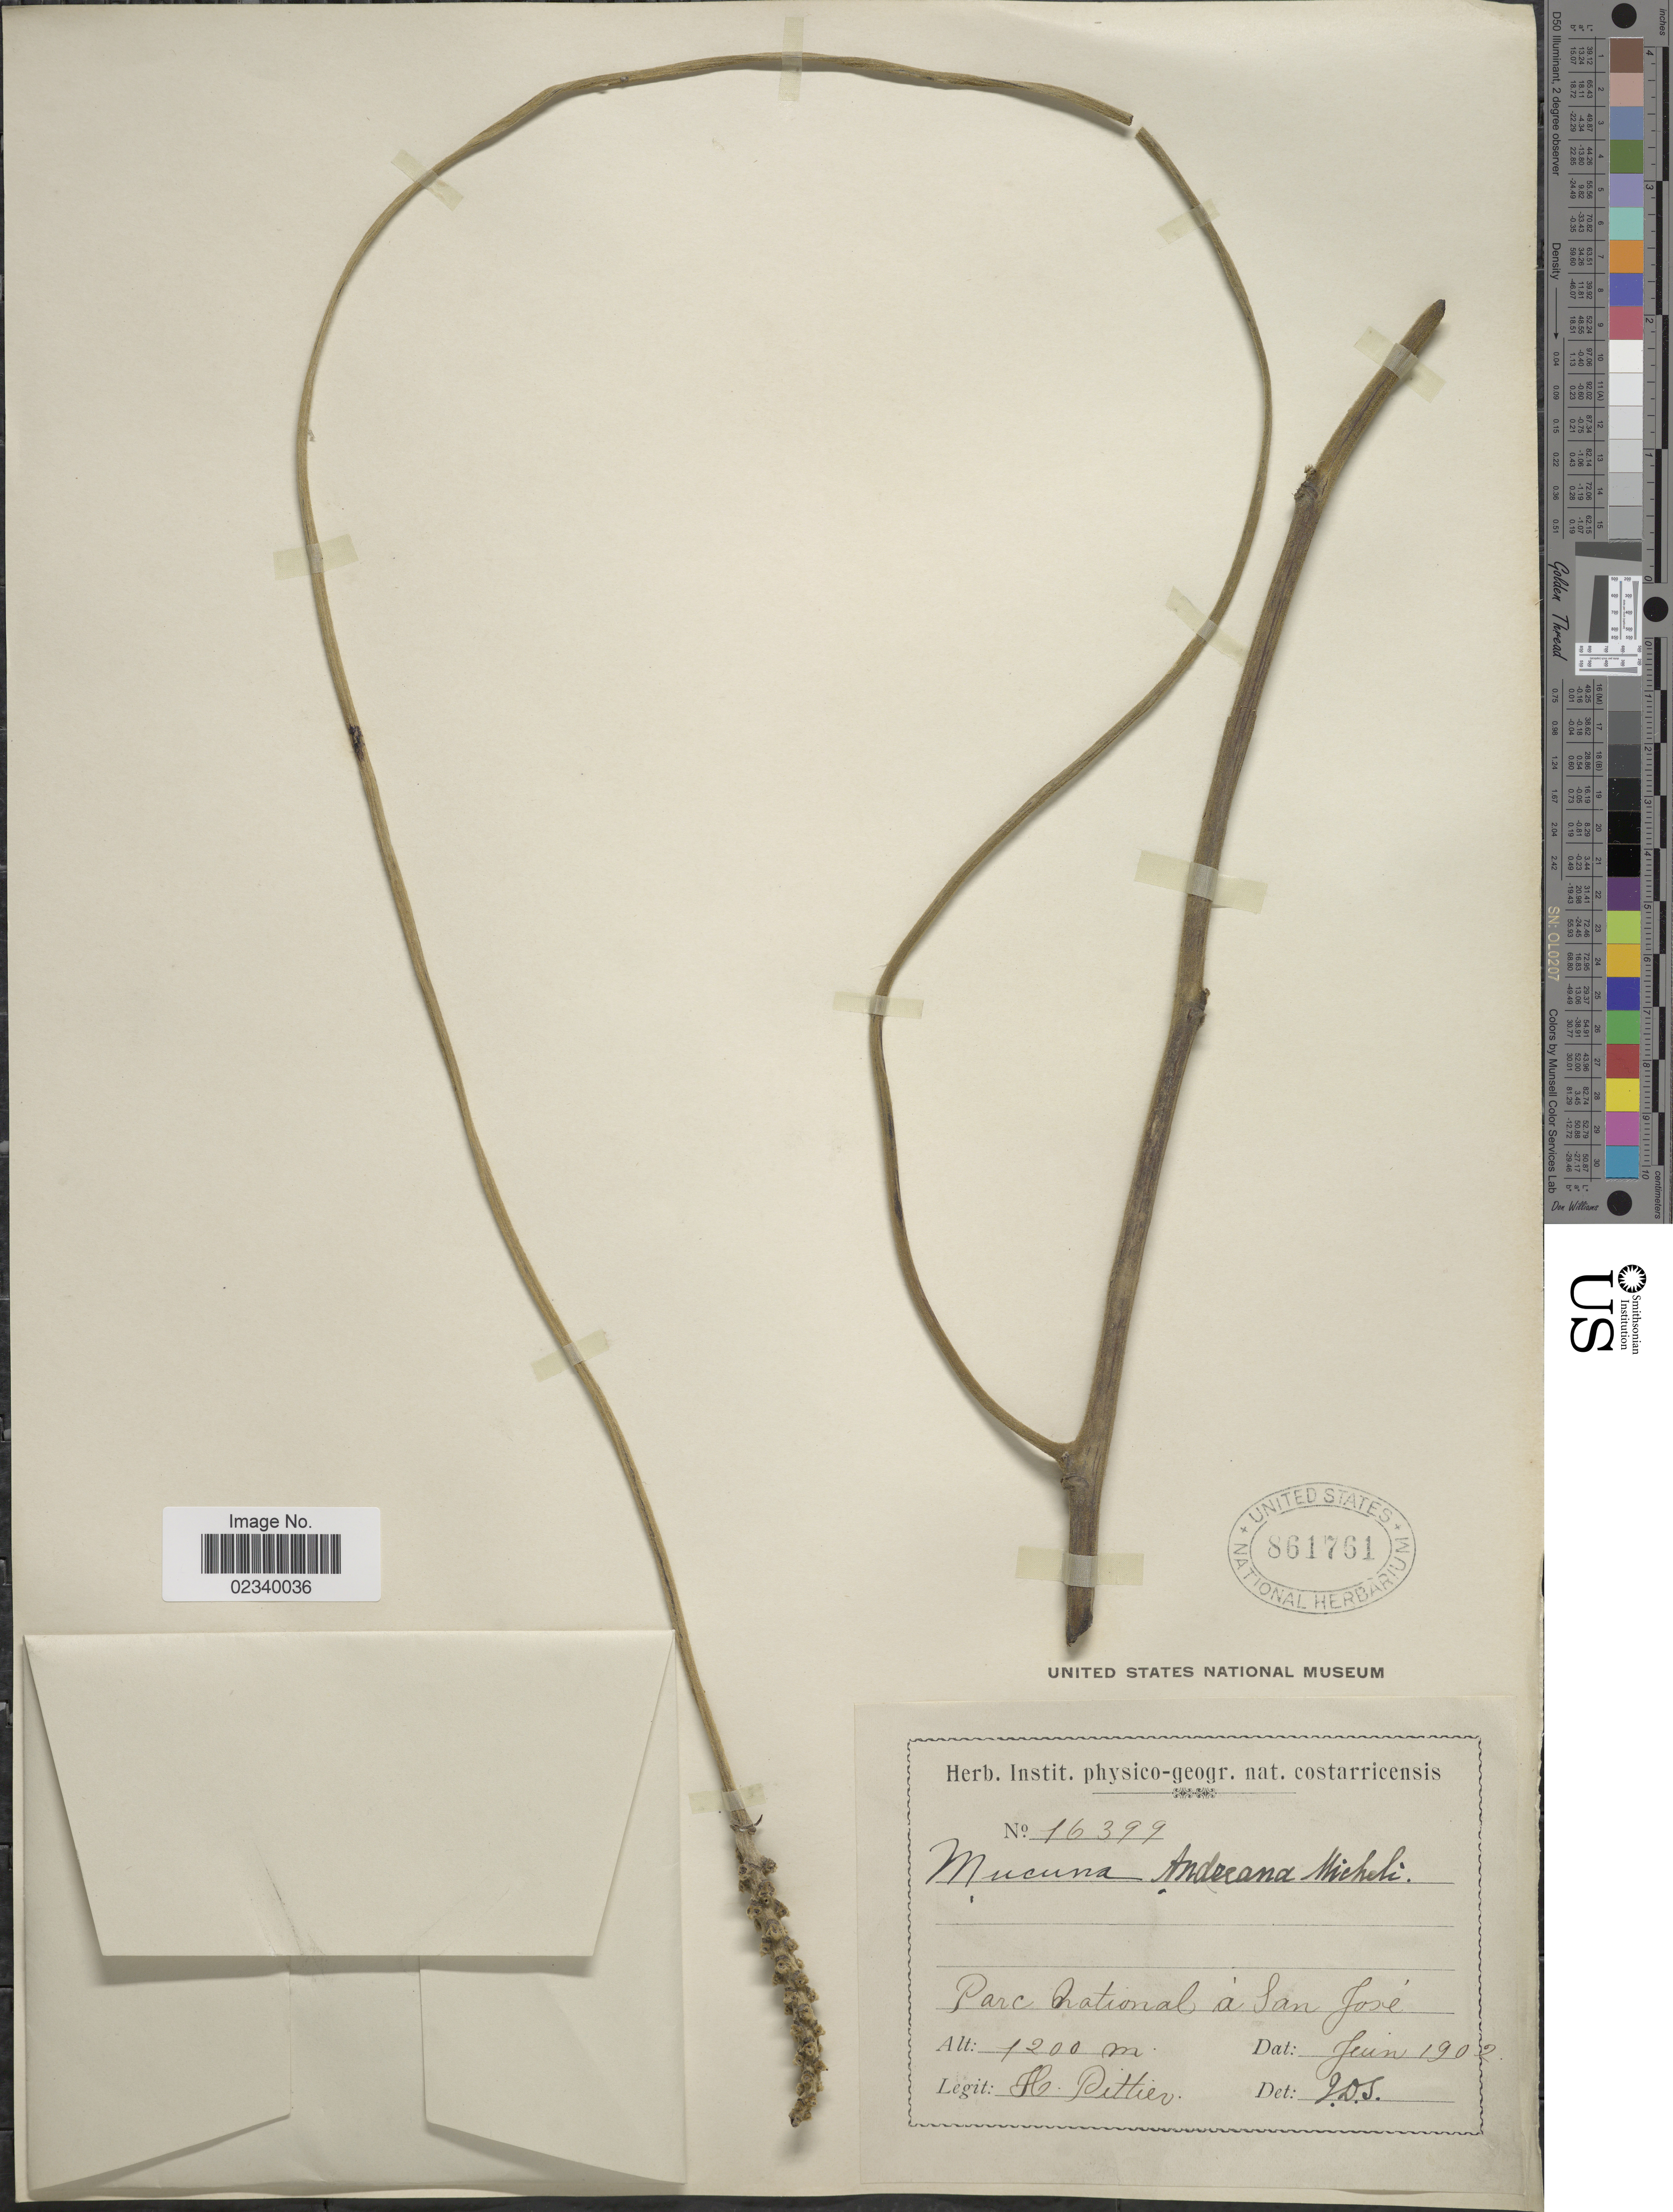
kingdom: Plantae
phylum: Tracheophyta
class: Magnoliopsida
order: Fabales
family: Fabaceae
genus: Mucuna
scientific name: Mucuna holtonii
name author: (Kuntze) Moldenke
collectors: H. F. Pittier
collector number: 16399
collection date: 1902-06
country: Costa Rica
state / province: San José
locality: Parc National á San José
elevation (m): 1200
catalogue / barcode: US 861761